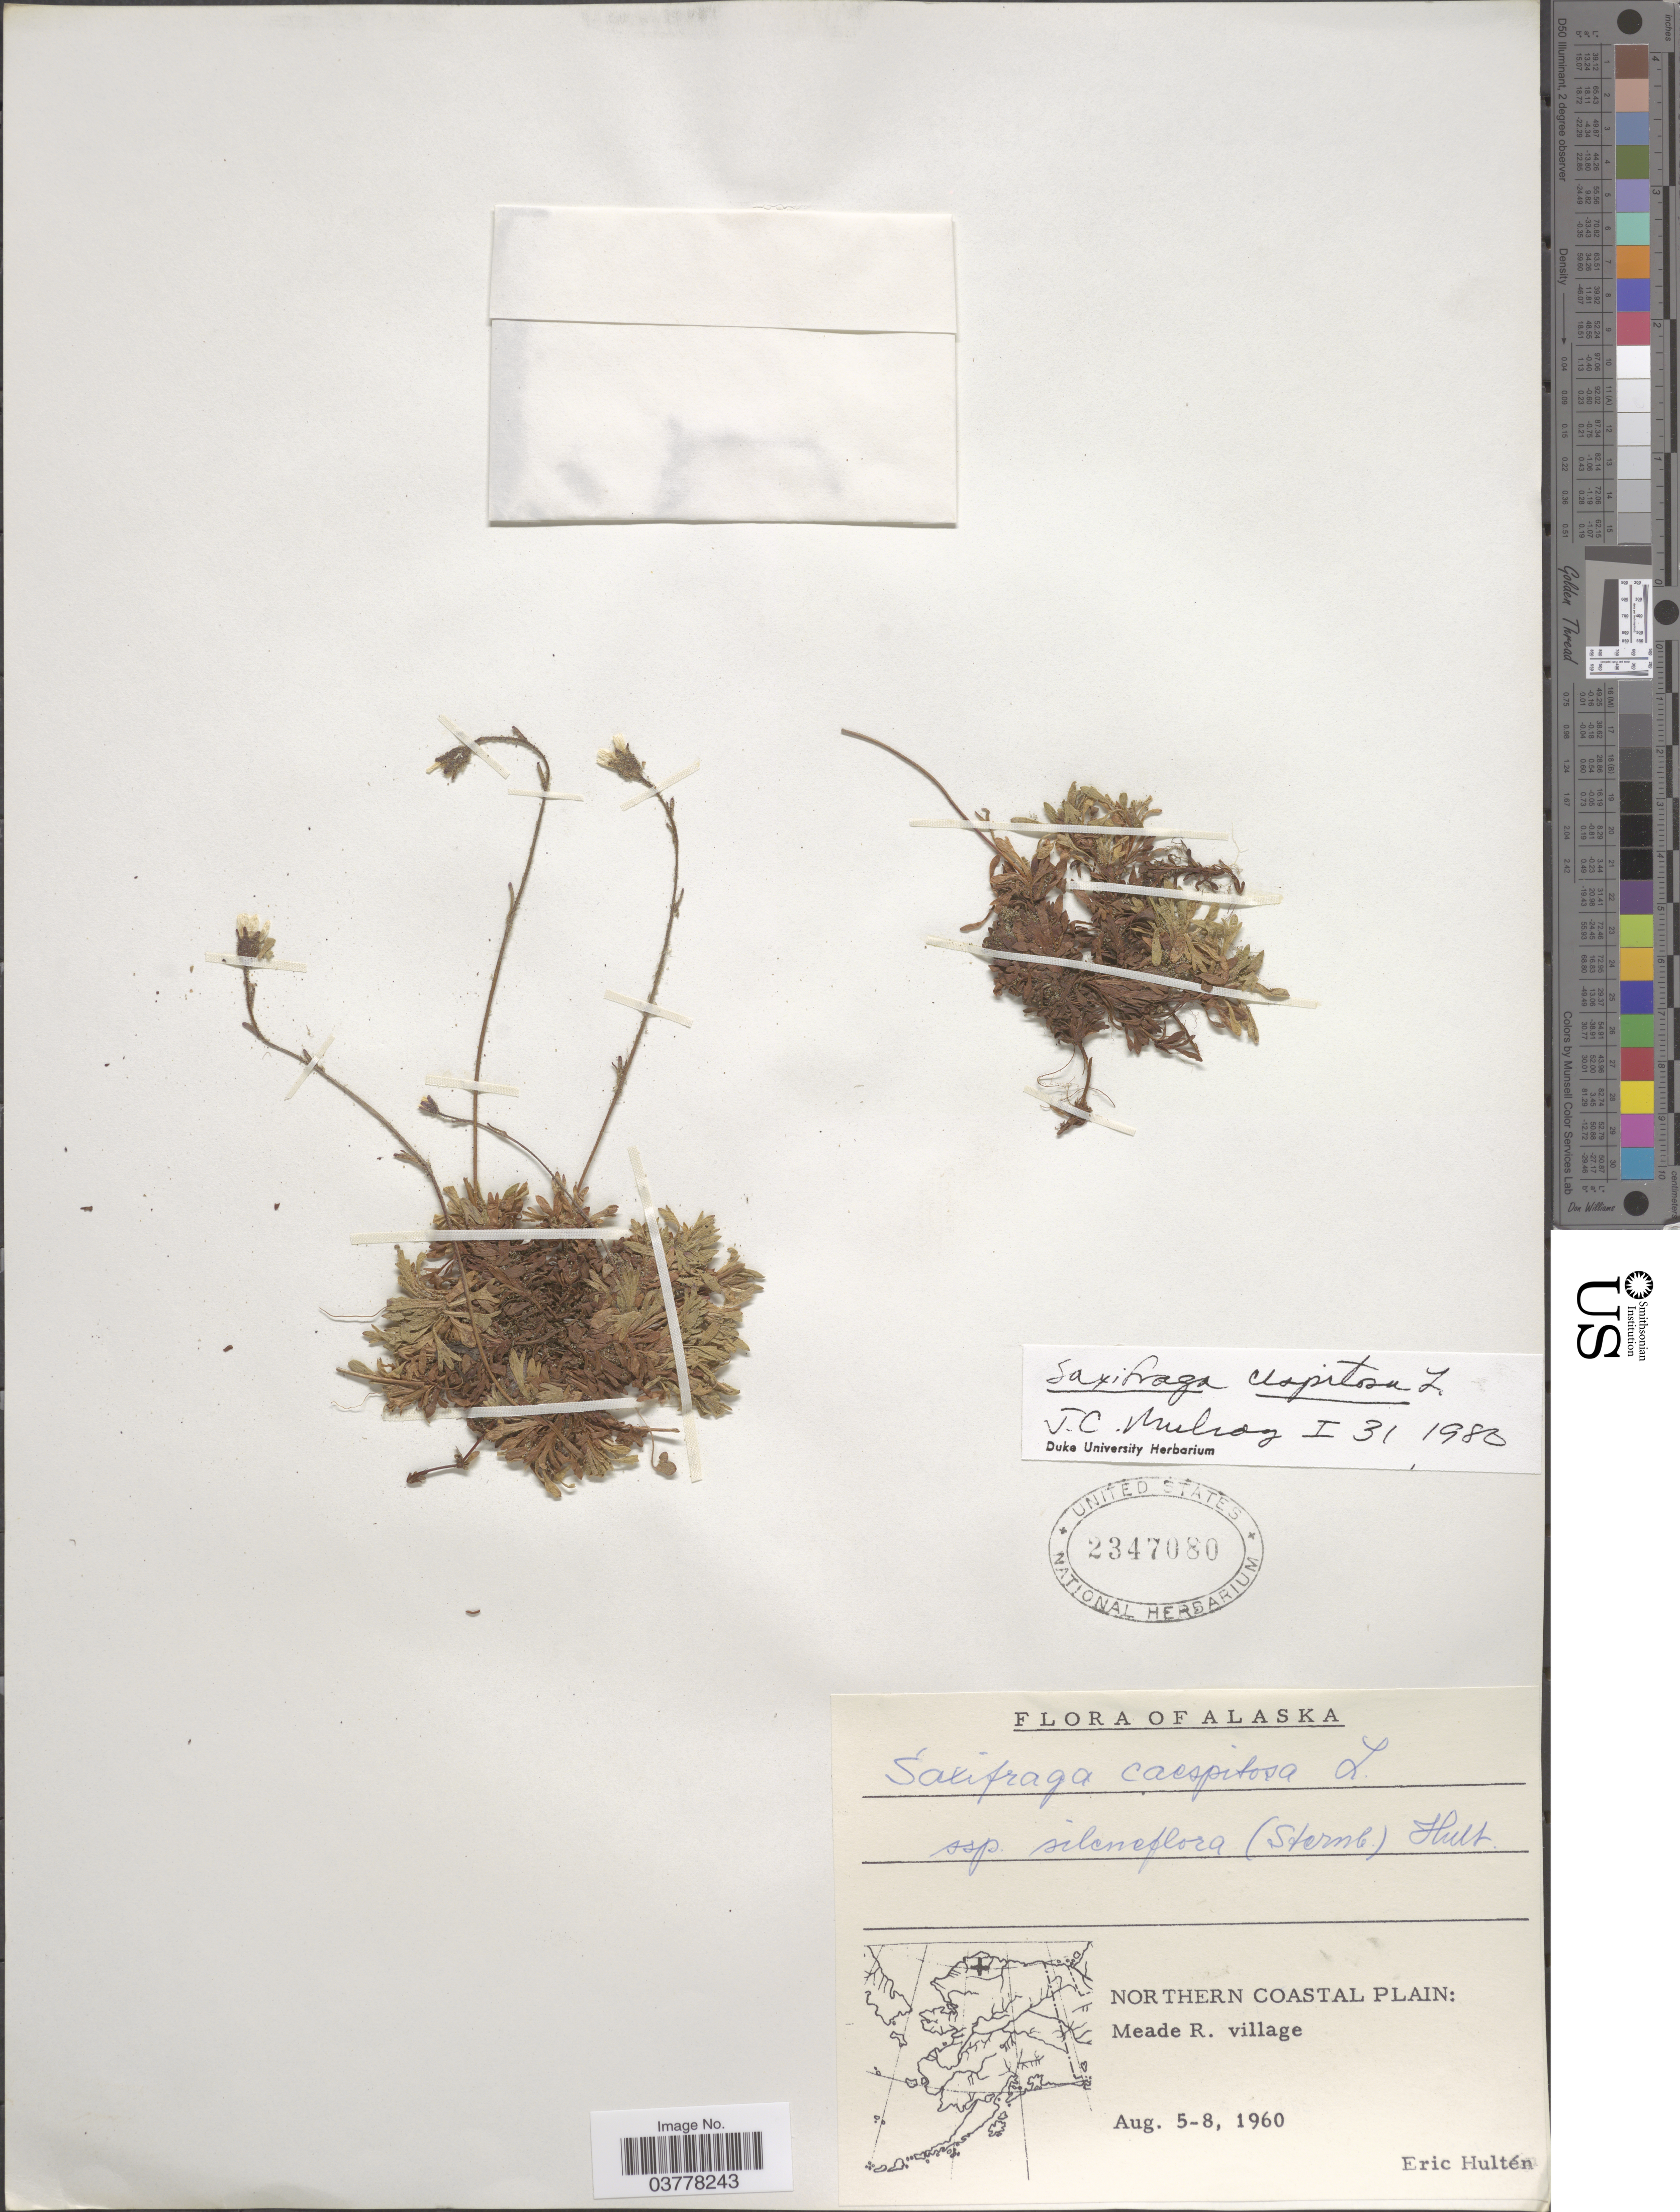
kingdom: Plantae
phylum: Tracheophyta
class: Magnoliopsida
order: Saxifragales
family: Saxifragaceae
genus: Saxifraga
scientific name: Saxifraga caespitosa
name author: L.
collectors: E. G. Hultén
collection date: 1960-08-05/1960-08-08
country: United States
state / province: Alaska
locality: Northern Coastal Plain: Meade R. village.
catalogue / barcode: US 2347080